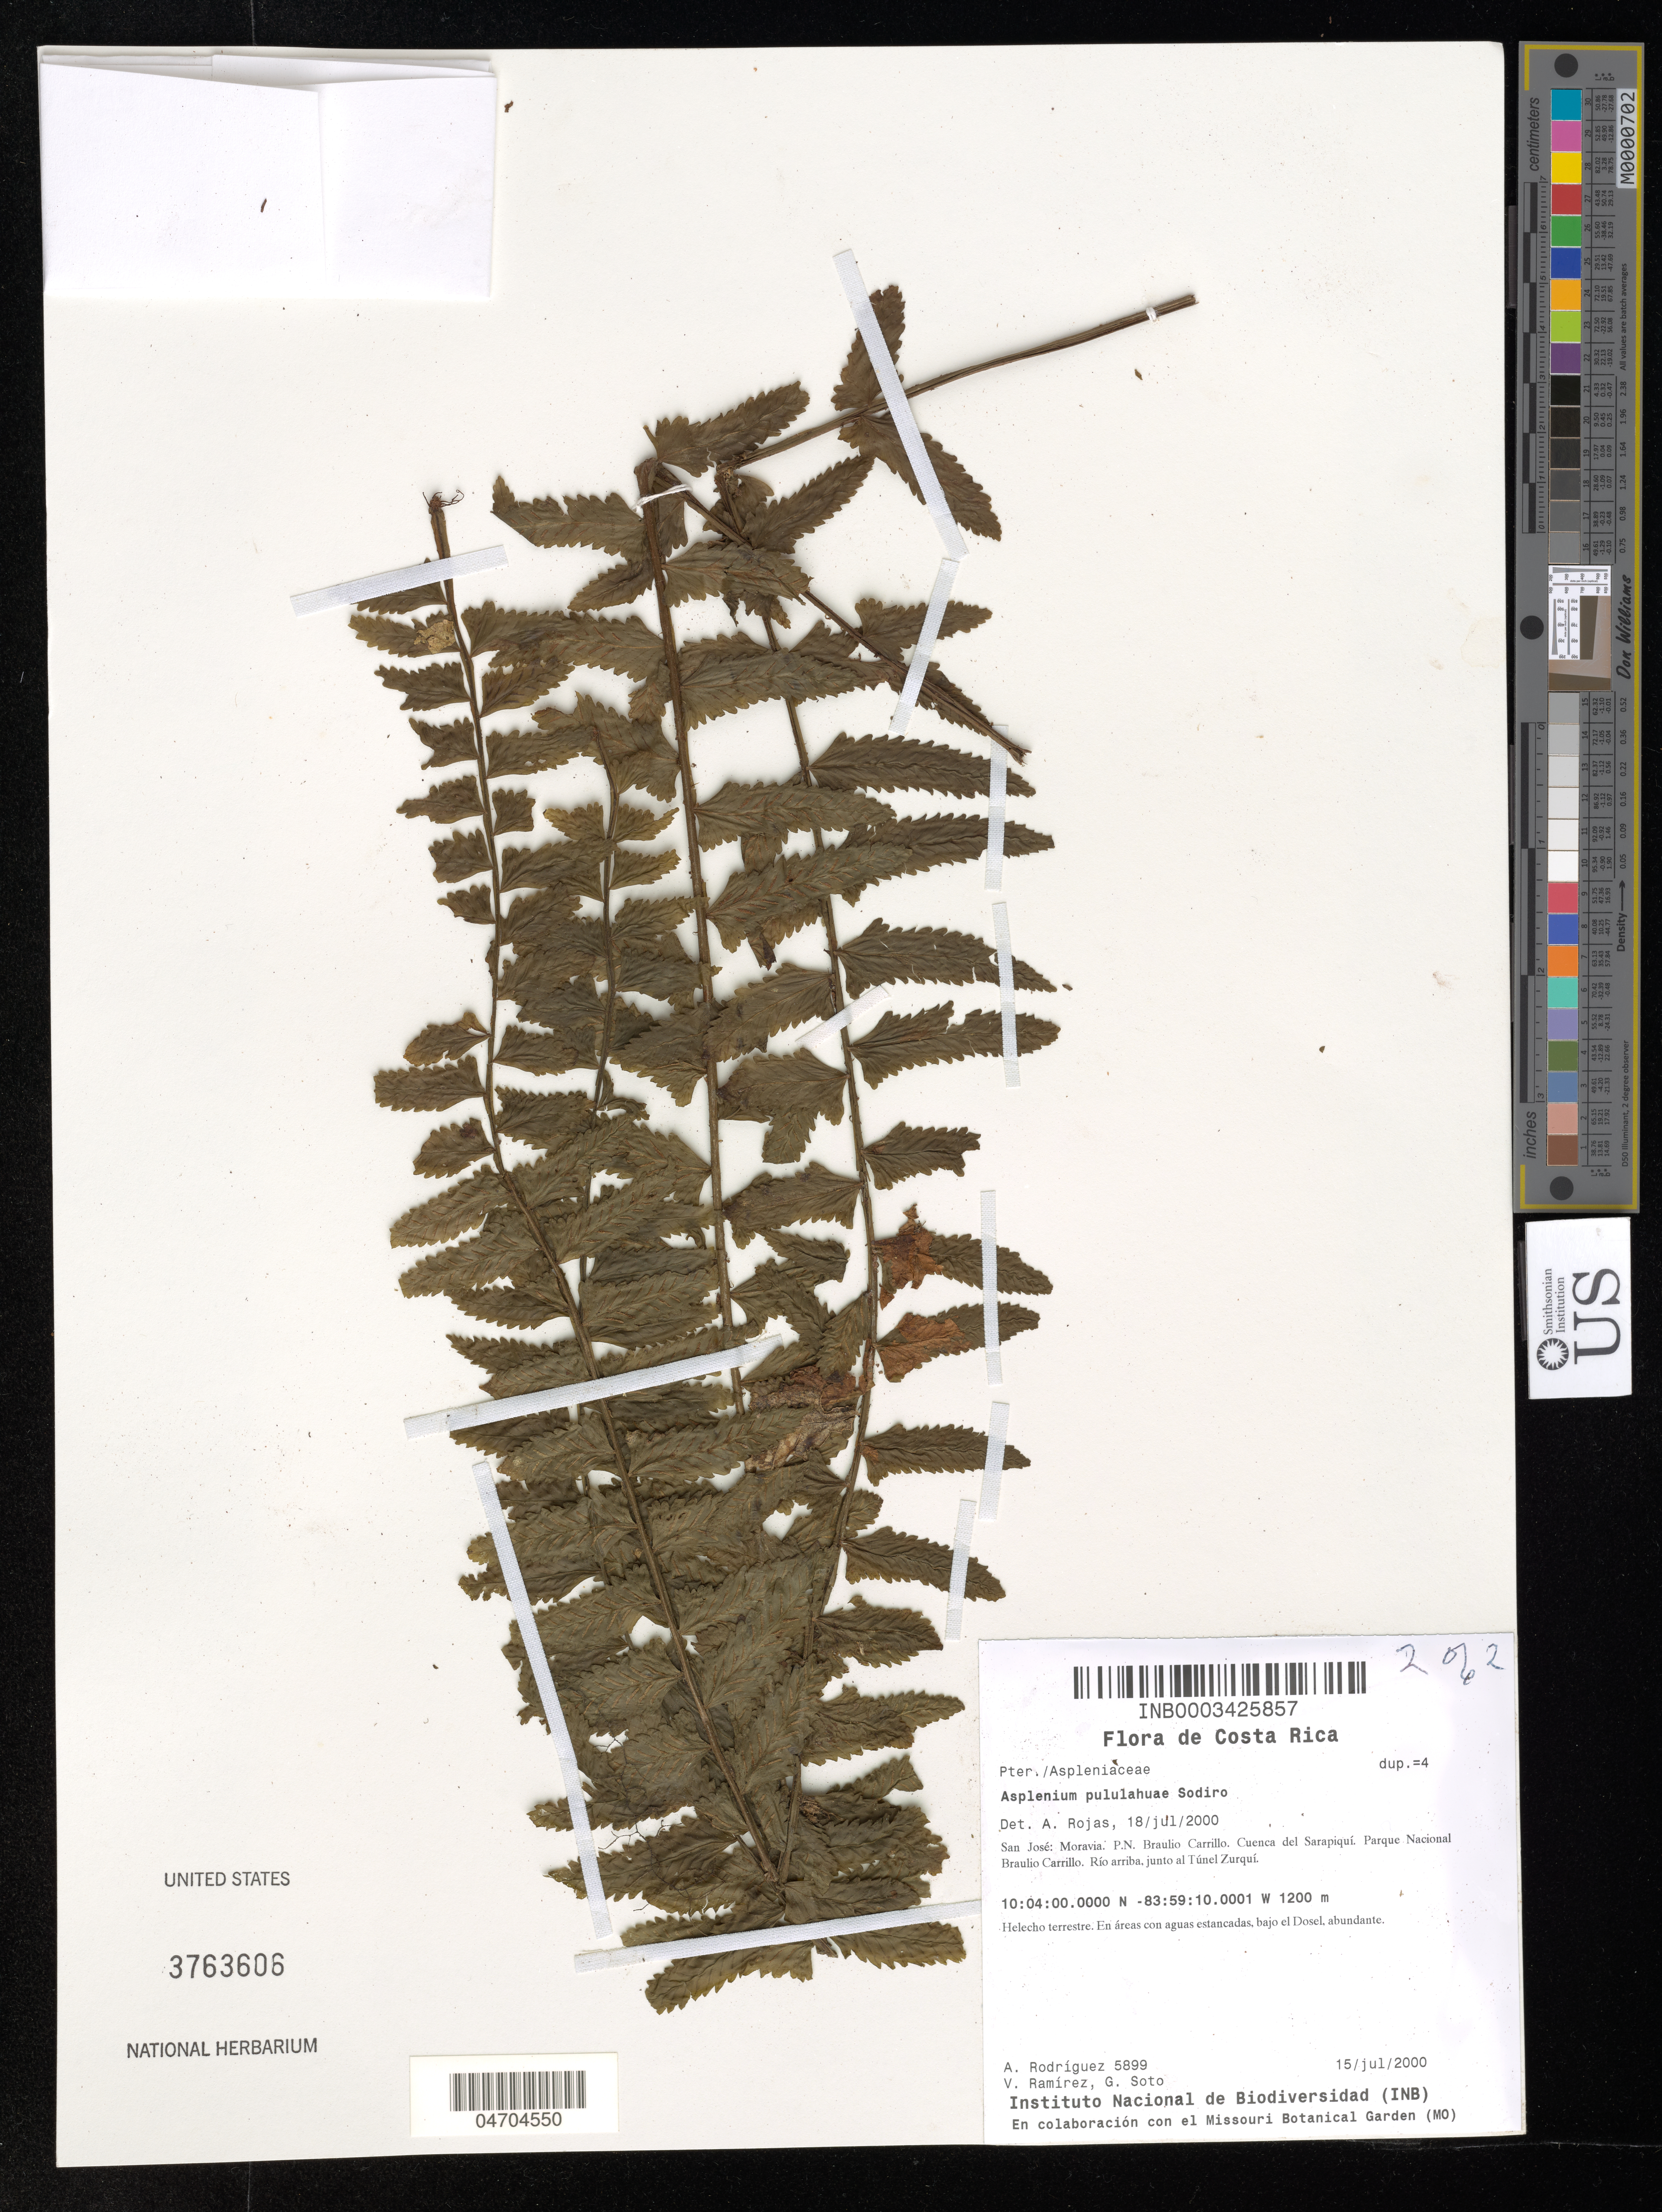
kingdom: Plantae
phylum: Tracheophyta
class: Polypodiopsida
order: Polypodiales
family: Aspleniaceae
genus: Asplenium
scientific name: Asplenium pululahuae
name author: Sodiro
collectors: A. Rodríguez, V. Ramirez & G. Soto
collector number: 5899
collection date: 2000-07-15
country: Costa Rica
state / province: San José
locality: Moravia. P.N. Braulio Carillo. Cuenca del Sarapiquí. Parque Nacional Braulio Carrillo. Río arriba, junto al Túnel Zurquí.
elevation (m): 1200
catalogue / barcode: US 3763606